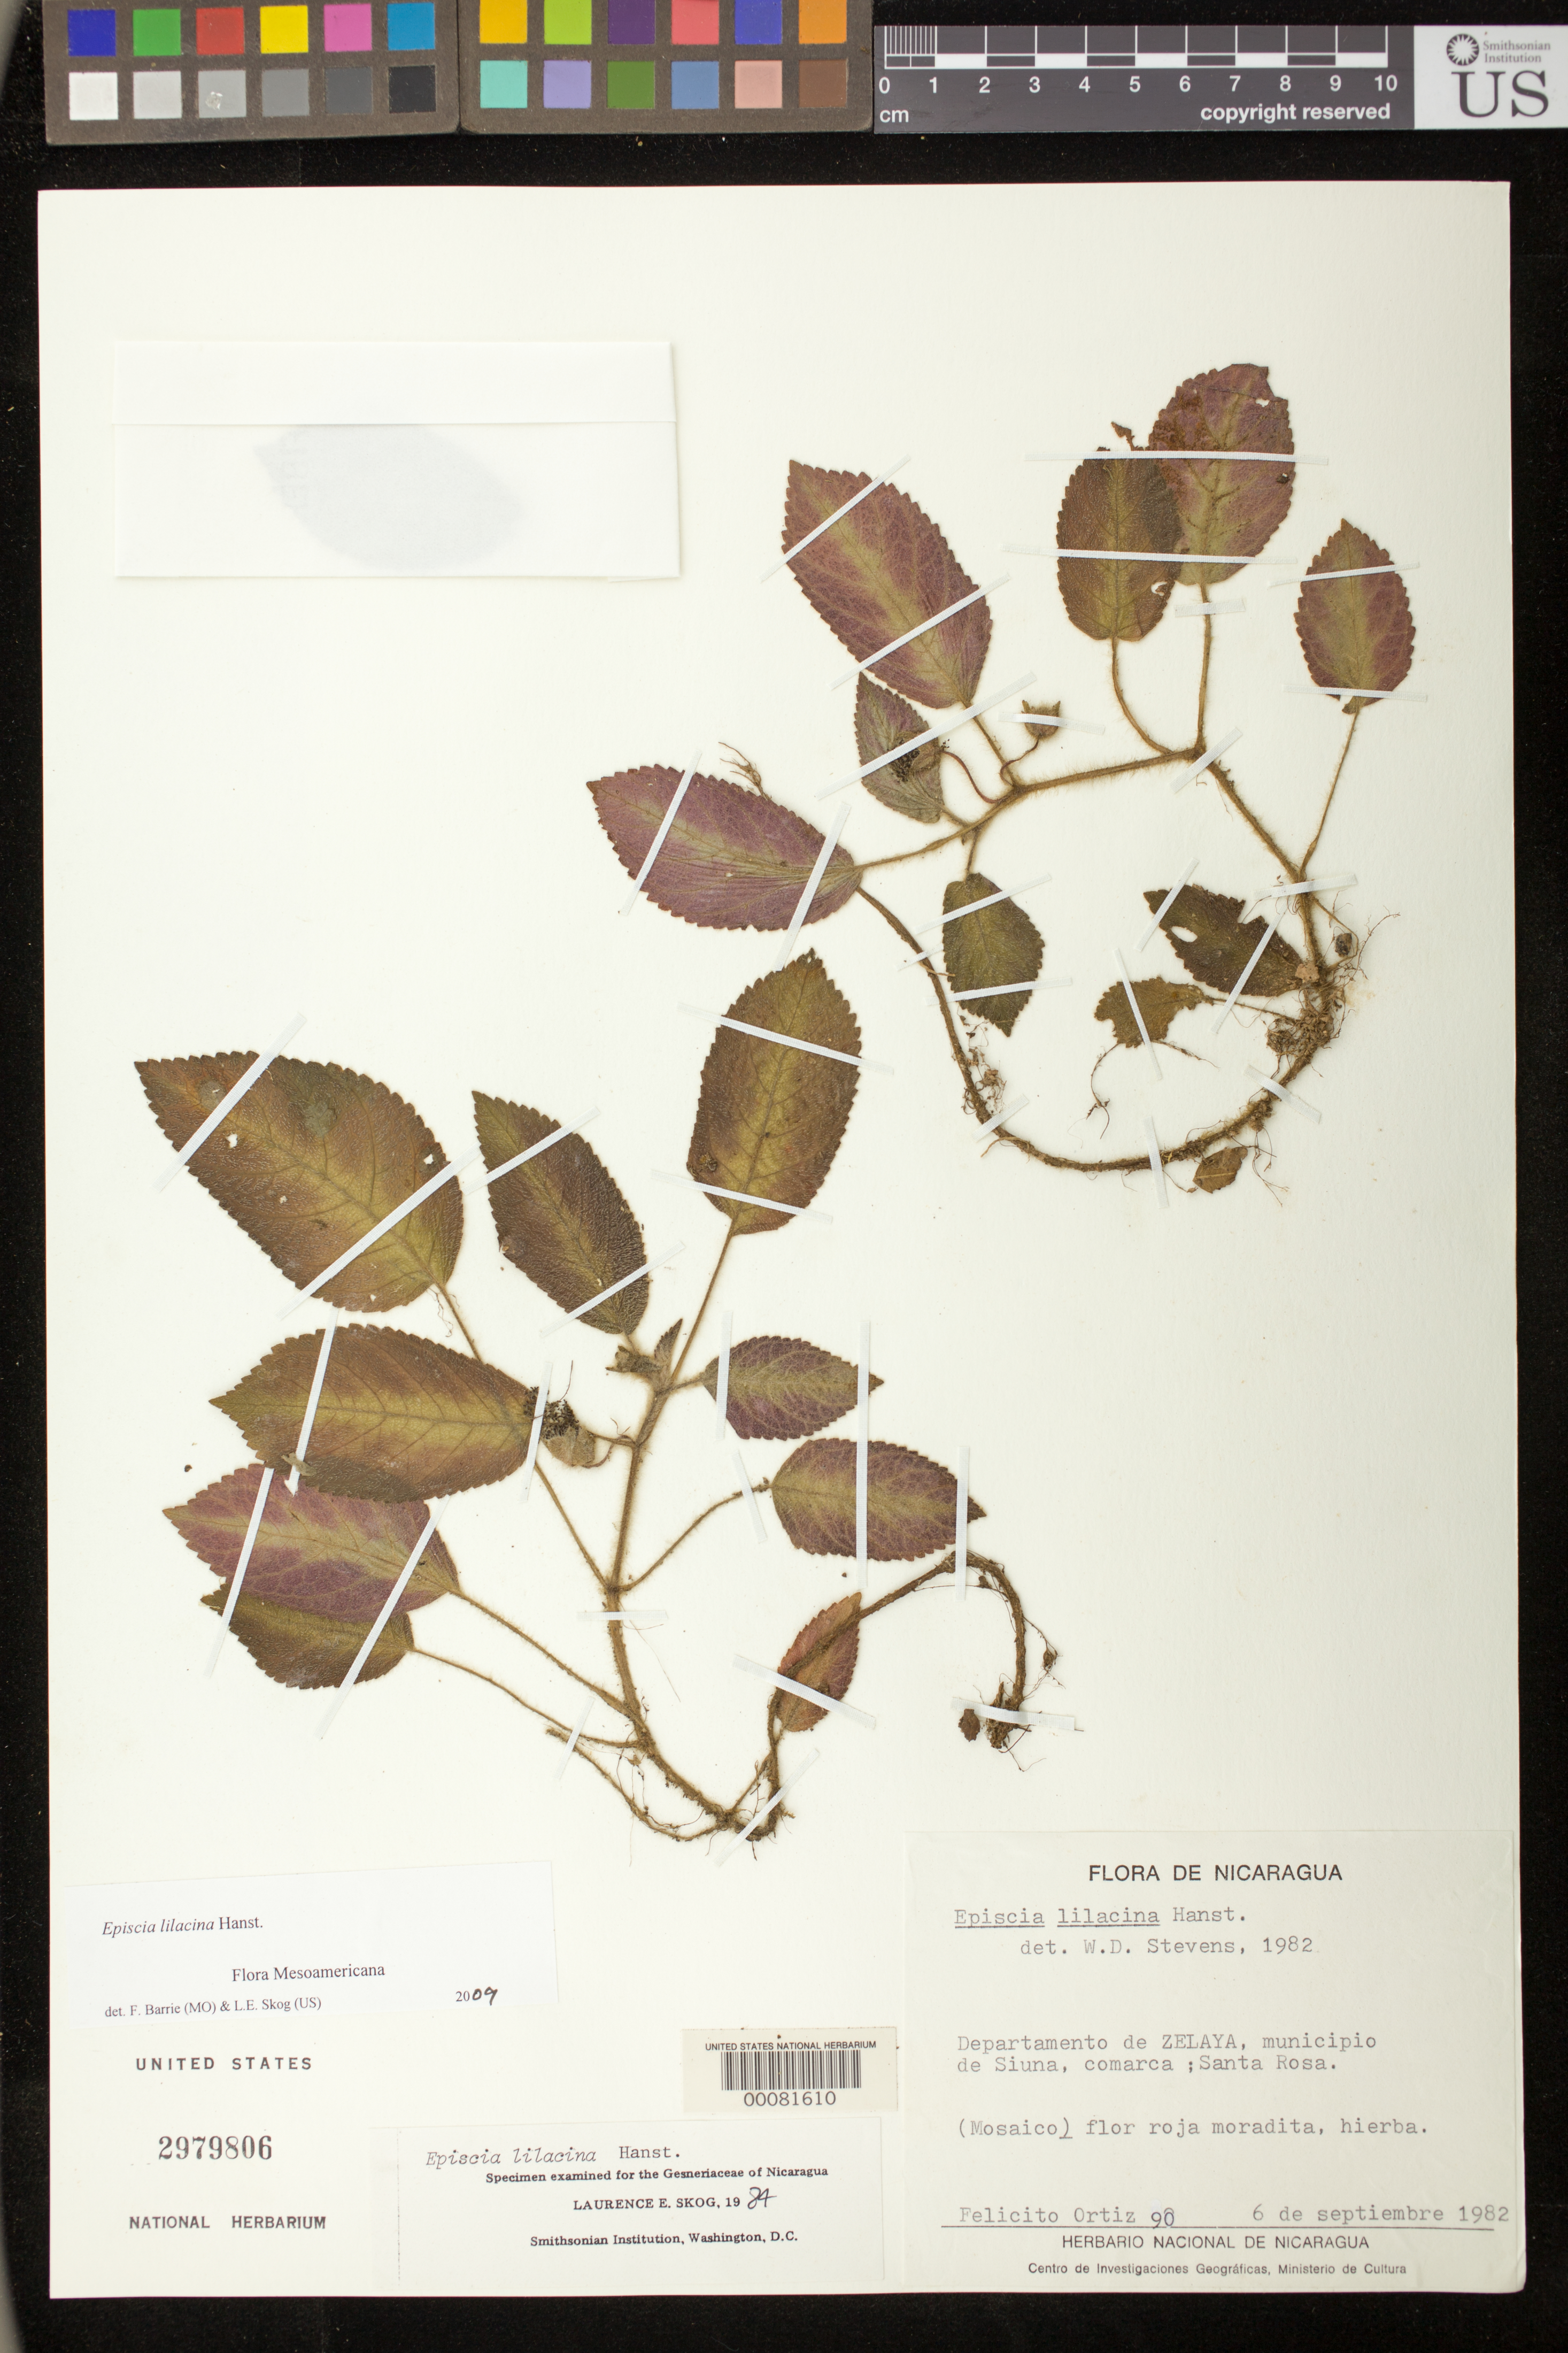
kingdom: Plantae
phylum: Tracheophyta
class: Magnoliopsida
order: Lamiales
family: Gesneriaceae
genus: Episcia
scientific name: Episcia lilacina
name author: Hanst.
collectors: F. Ortiz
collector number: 90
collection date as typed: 06 Sep 1982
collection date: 1982-09-06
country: Nicaragua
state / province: Atlántico Norte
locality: Municipalty of Siuna, Comarca, Santa Rosa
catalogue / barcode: US 2979806